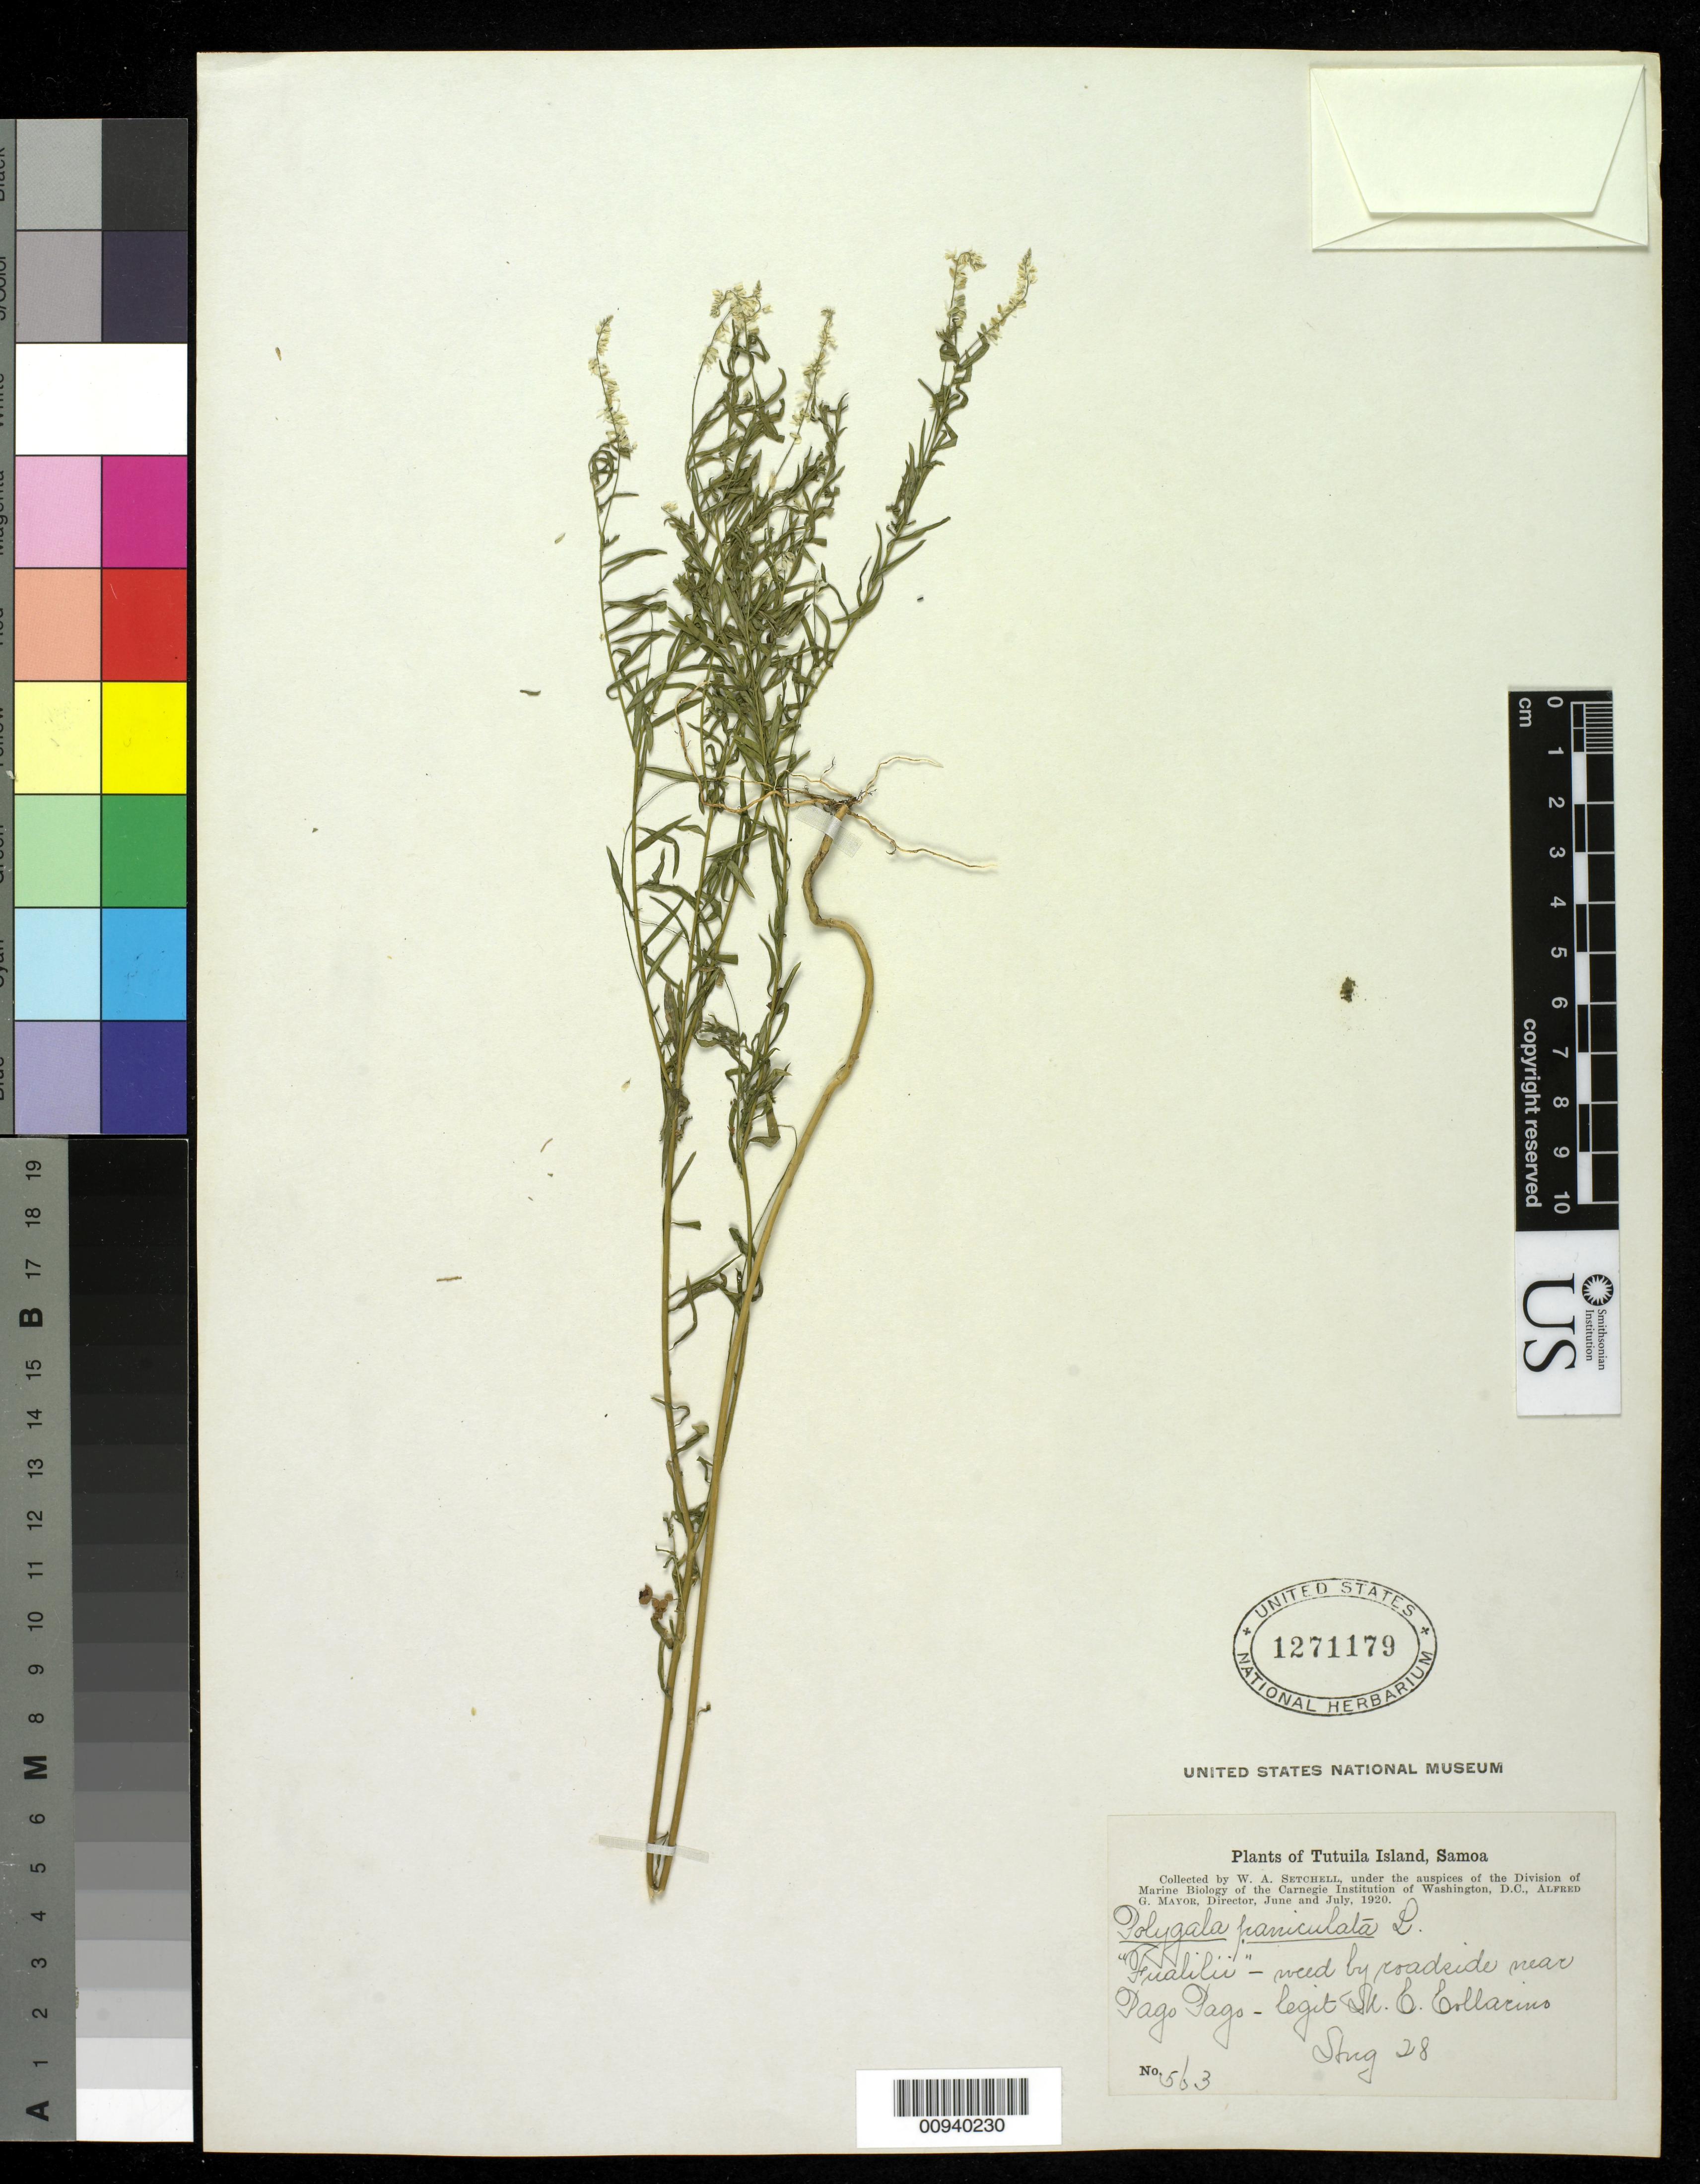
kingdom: Plantae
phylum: Tracheophyta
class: Magnoliopsida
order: Fabales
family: Polygalaceae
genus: Polygala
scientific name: Polygala paniculata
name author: L.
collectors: M.C. Collarino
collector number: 563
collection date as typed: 28 Aug 1920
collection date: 1920-08-28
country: American Samoa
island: Tutua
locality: By the roadside near Pago Pago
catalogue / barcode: US 1271179